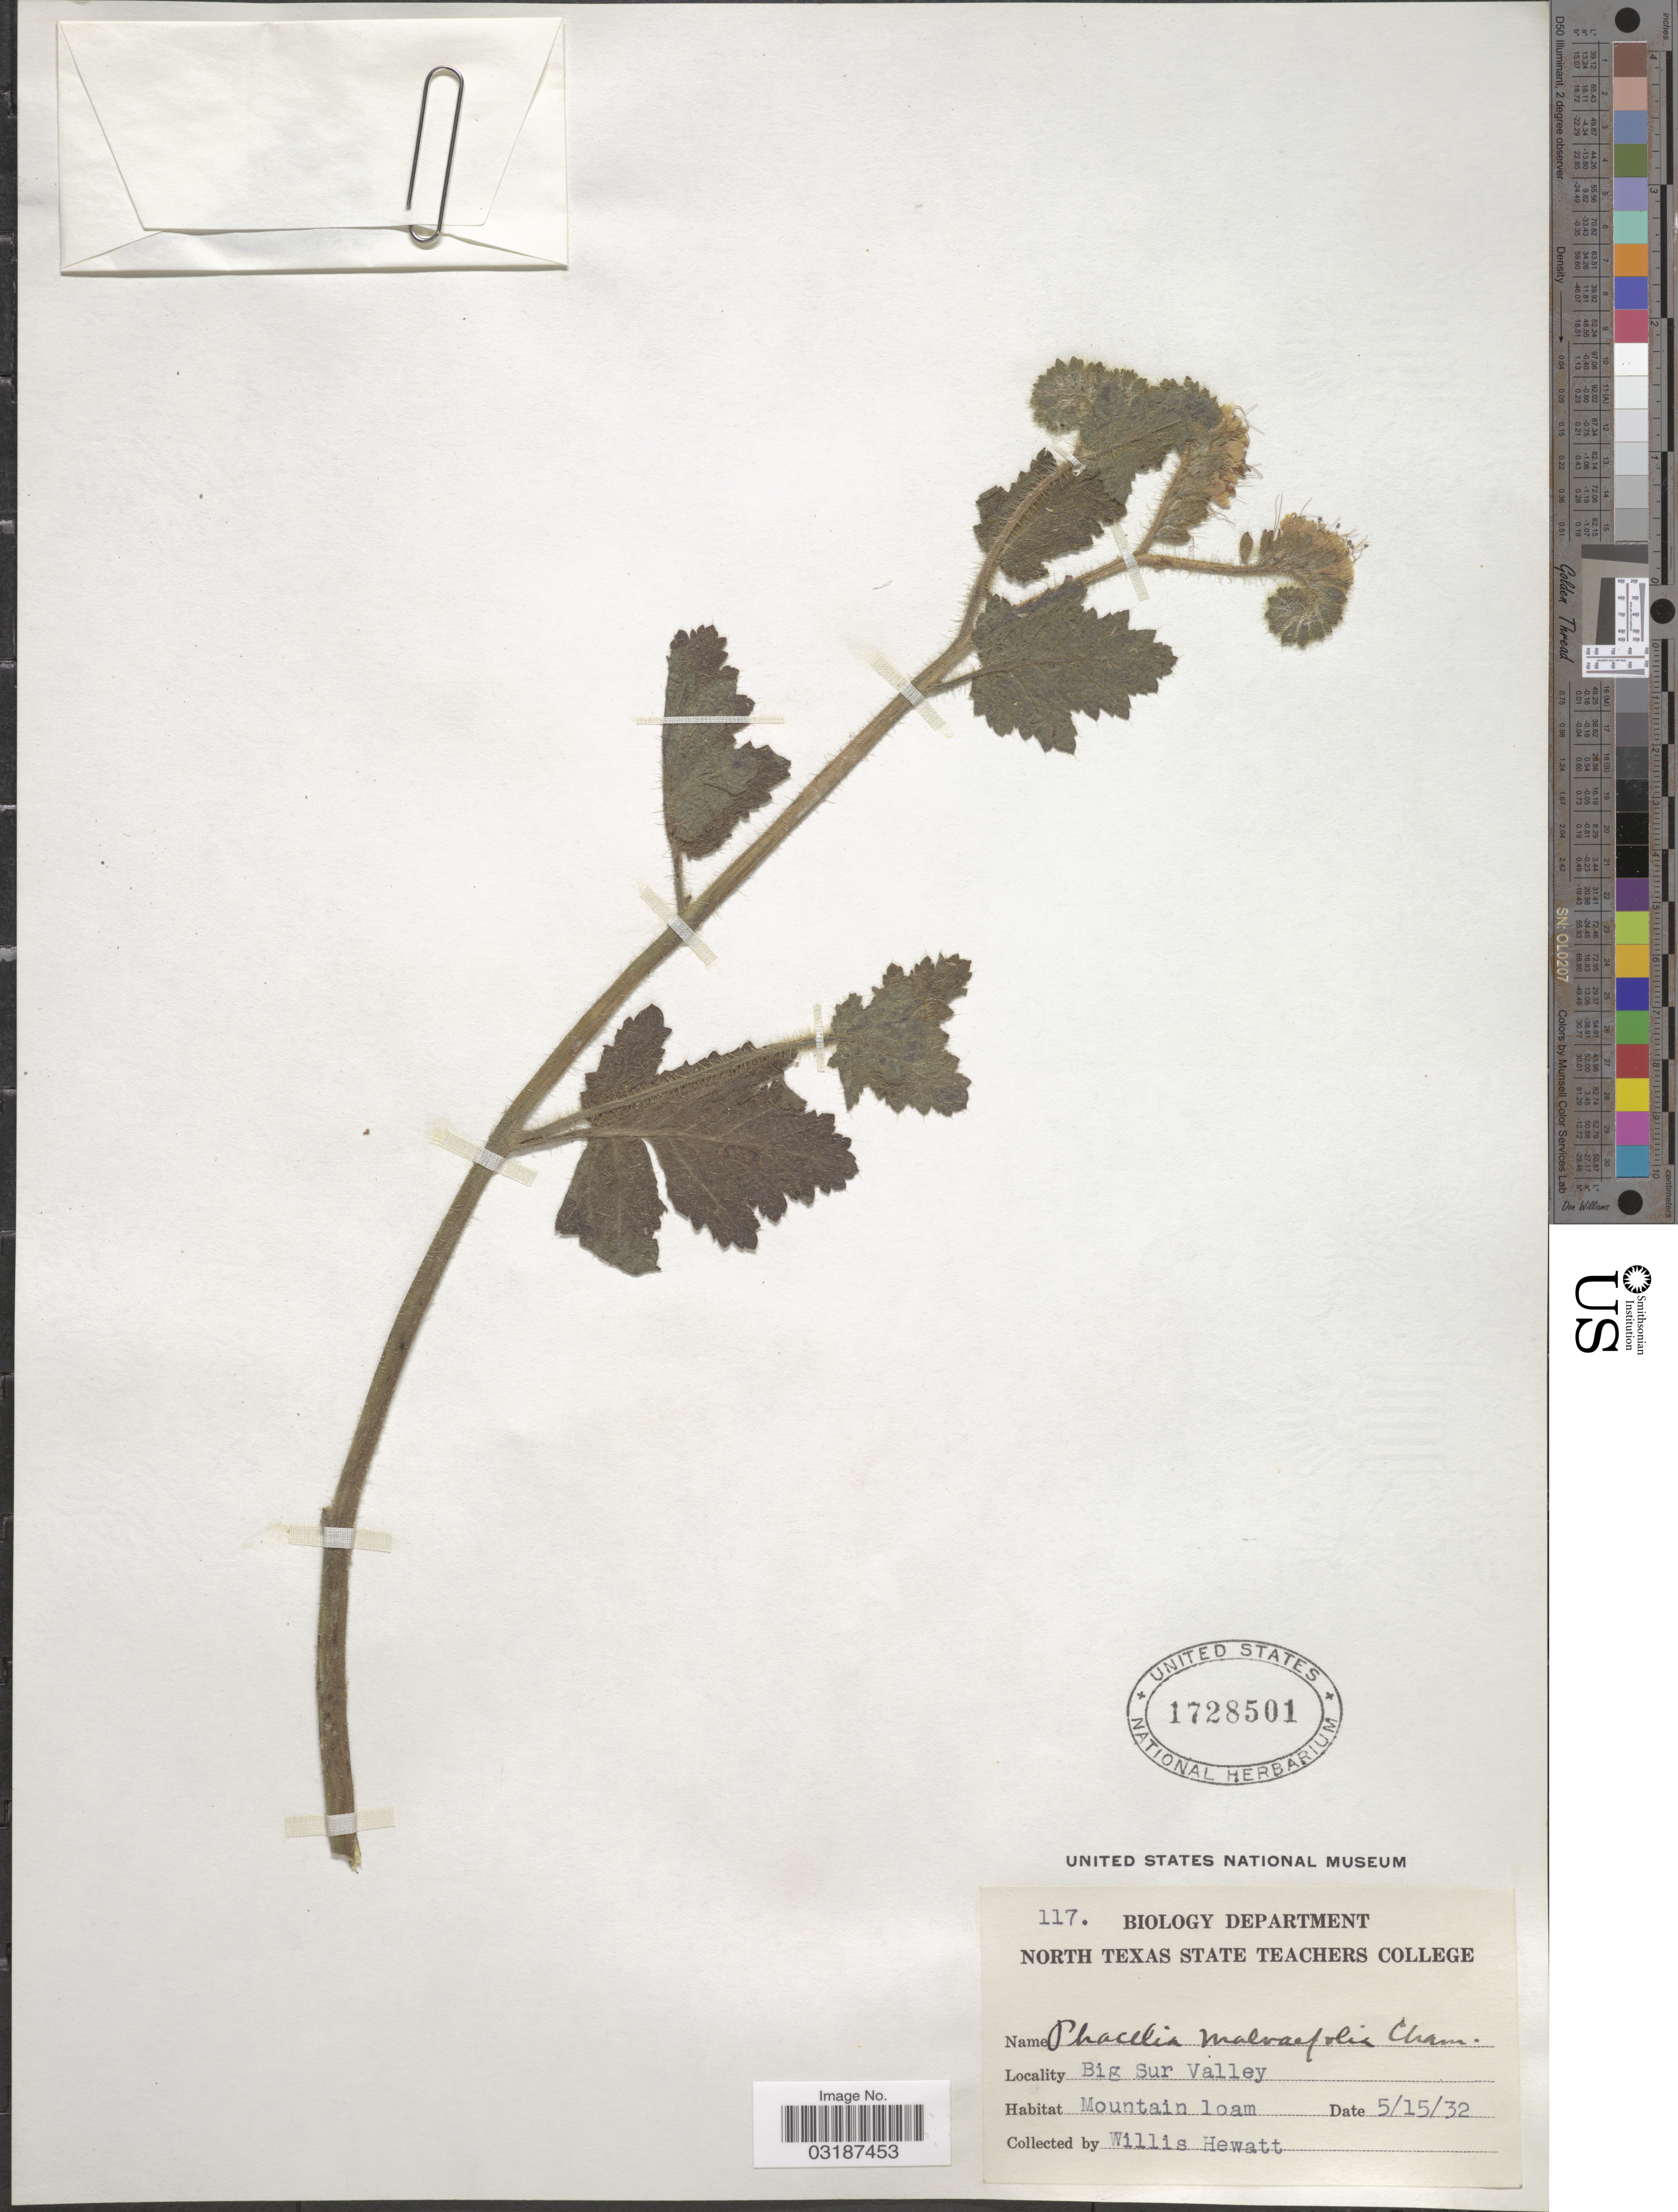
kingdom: Plantae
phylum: Tracheophyta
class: Magnoliopsida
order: Boraginales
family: Hydrophyllaceae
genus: Phacelia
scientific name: Phacelia malvifolia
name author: Cham.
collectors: W. Hewatt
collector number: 117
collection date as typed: Transcribed d/m/y: 15/5/32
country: United States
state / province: Texas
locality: Big Sur Valley. Mountain loam.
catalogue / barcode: US 1728501